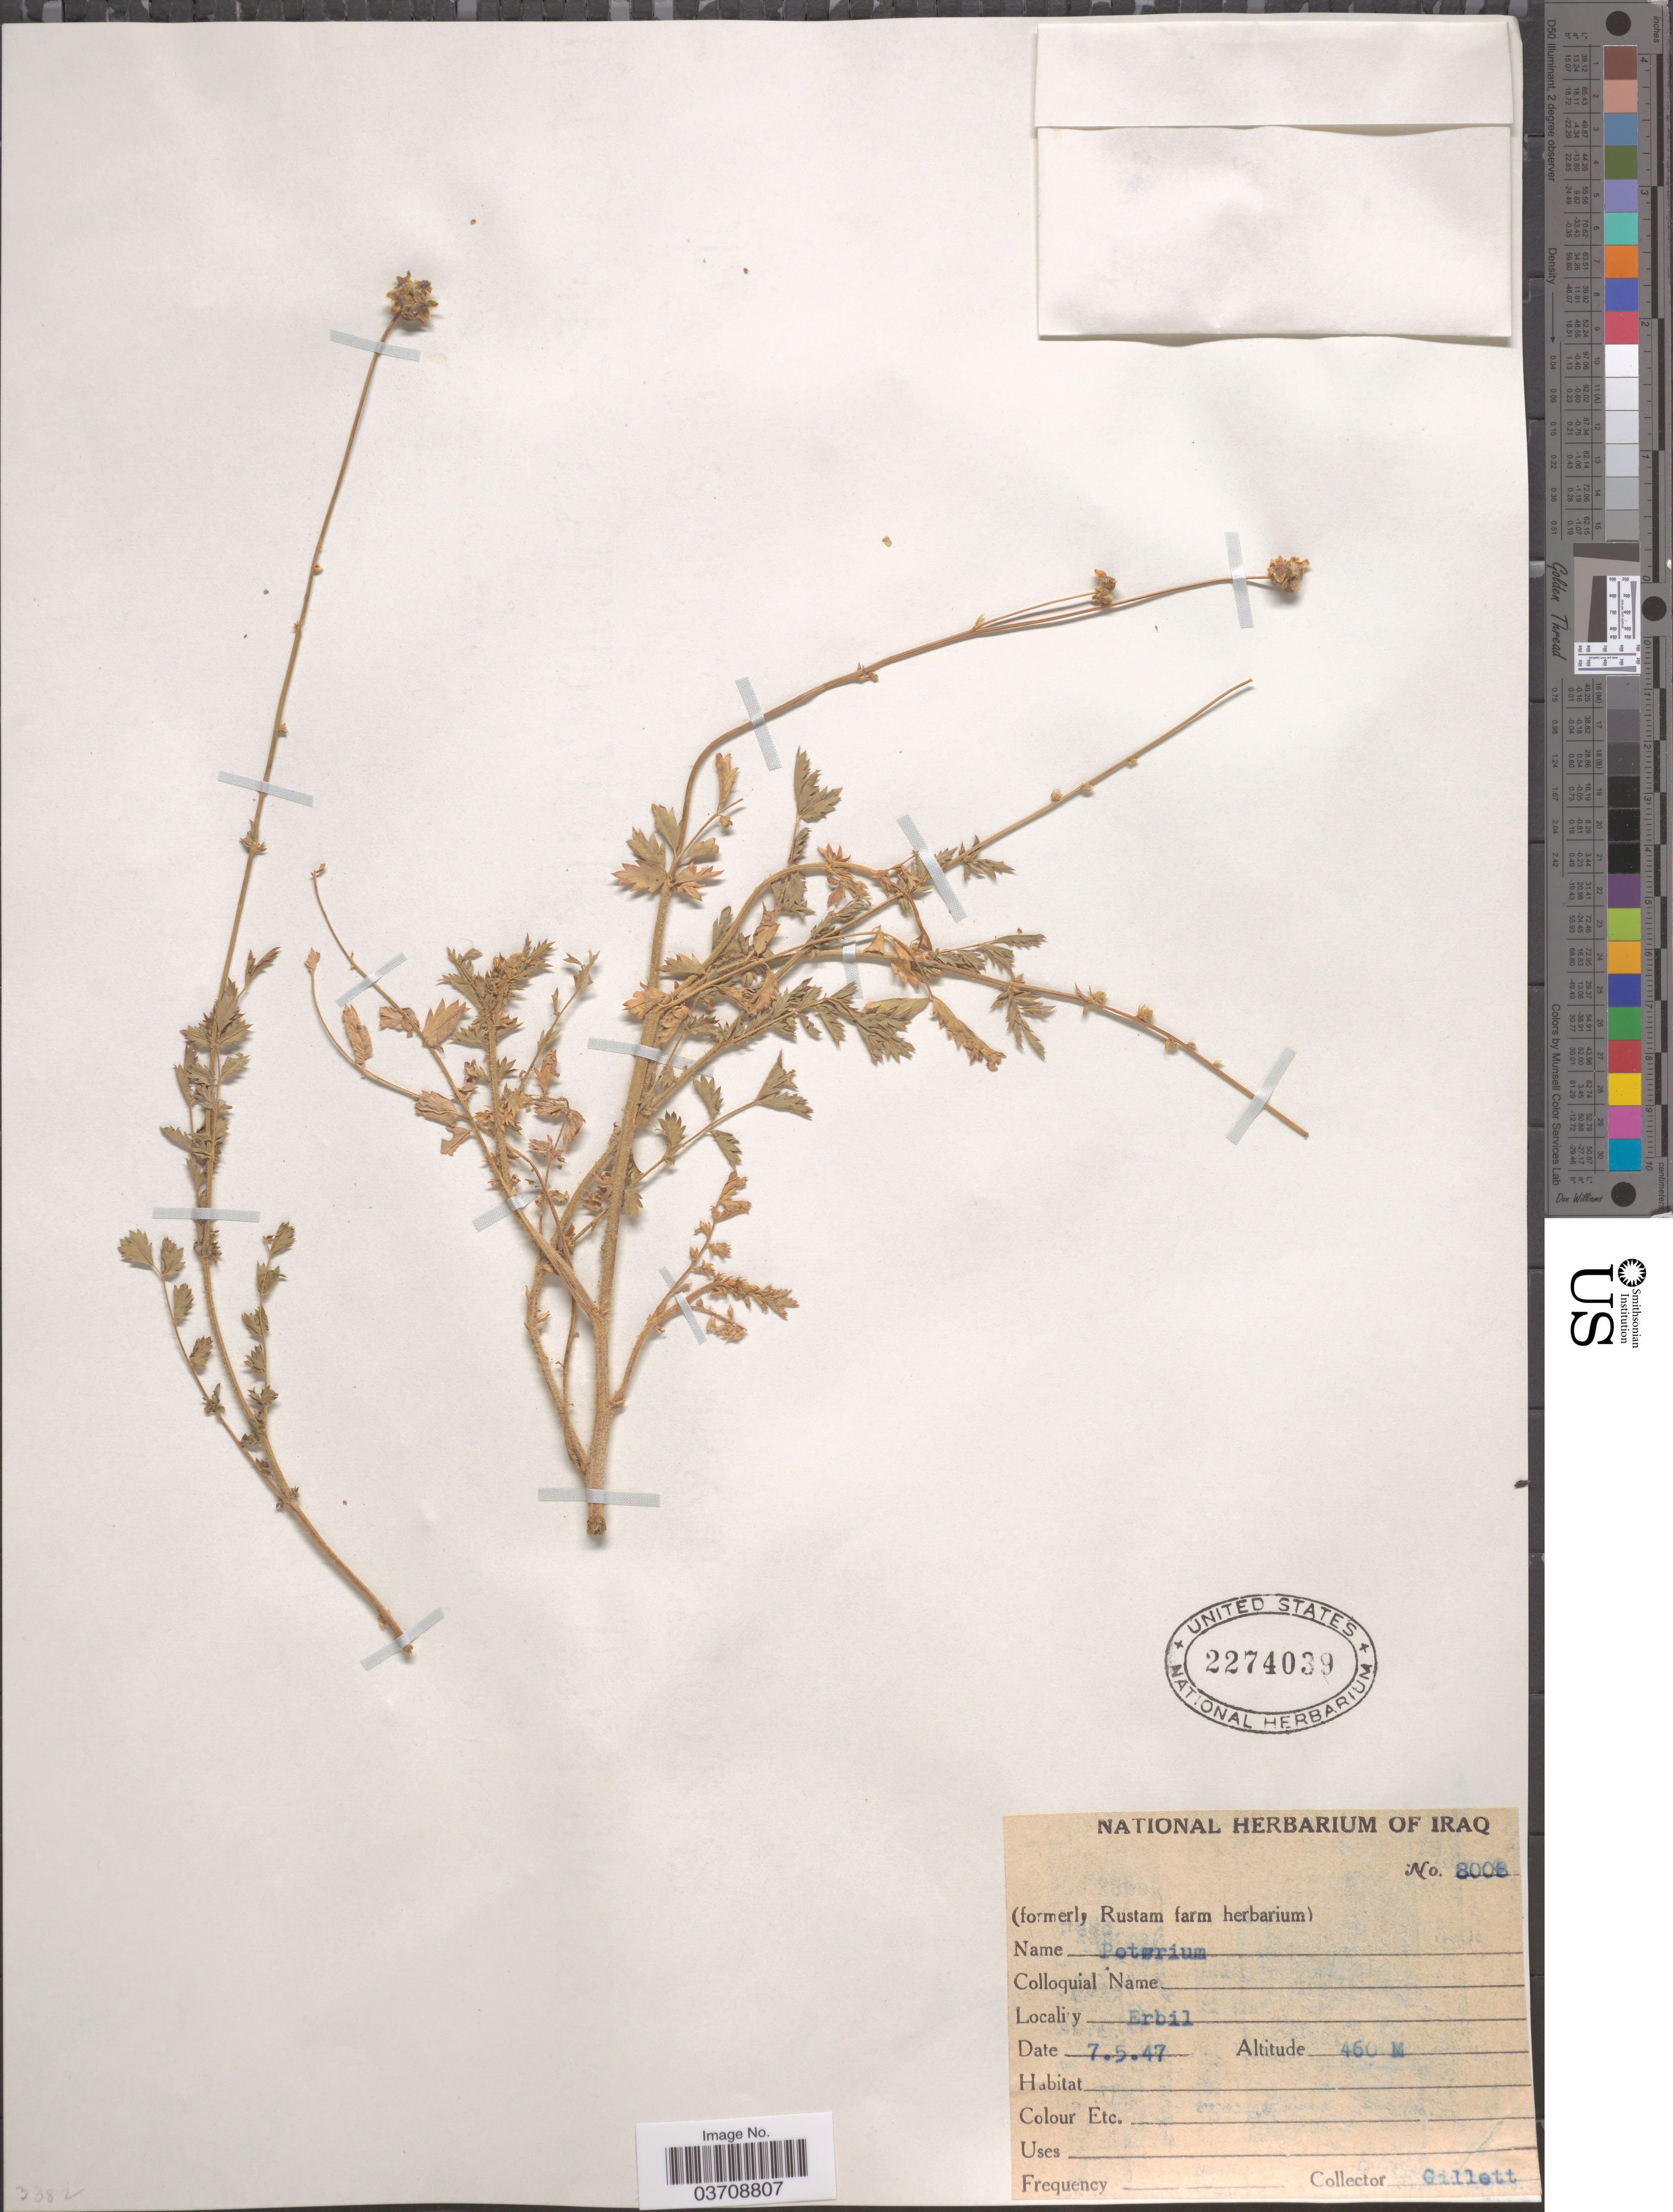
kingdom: Plantae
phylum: Tracheophyta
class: Magnoliopsida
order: Rosales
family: Rosaceae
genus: Sanguisorba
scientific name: Sanguisorba sp.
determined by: Strong, Mark T., (BOT), Smithsonian Institution - National Museum of Natural History (UNITED STATES)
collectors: Gillett, --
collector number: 8008*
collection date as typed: Transcribed d/m/y: 7/5/47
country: Iraq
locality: Erbil.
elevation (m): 460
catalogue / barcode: US 2274039